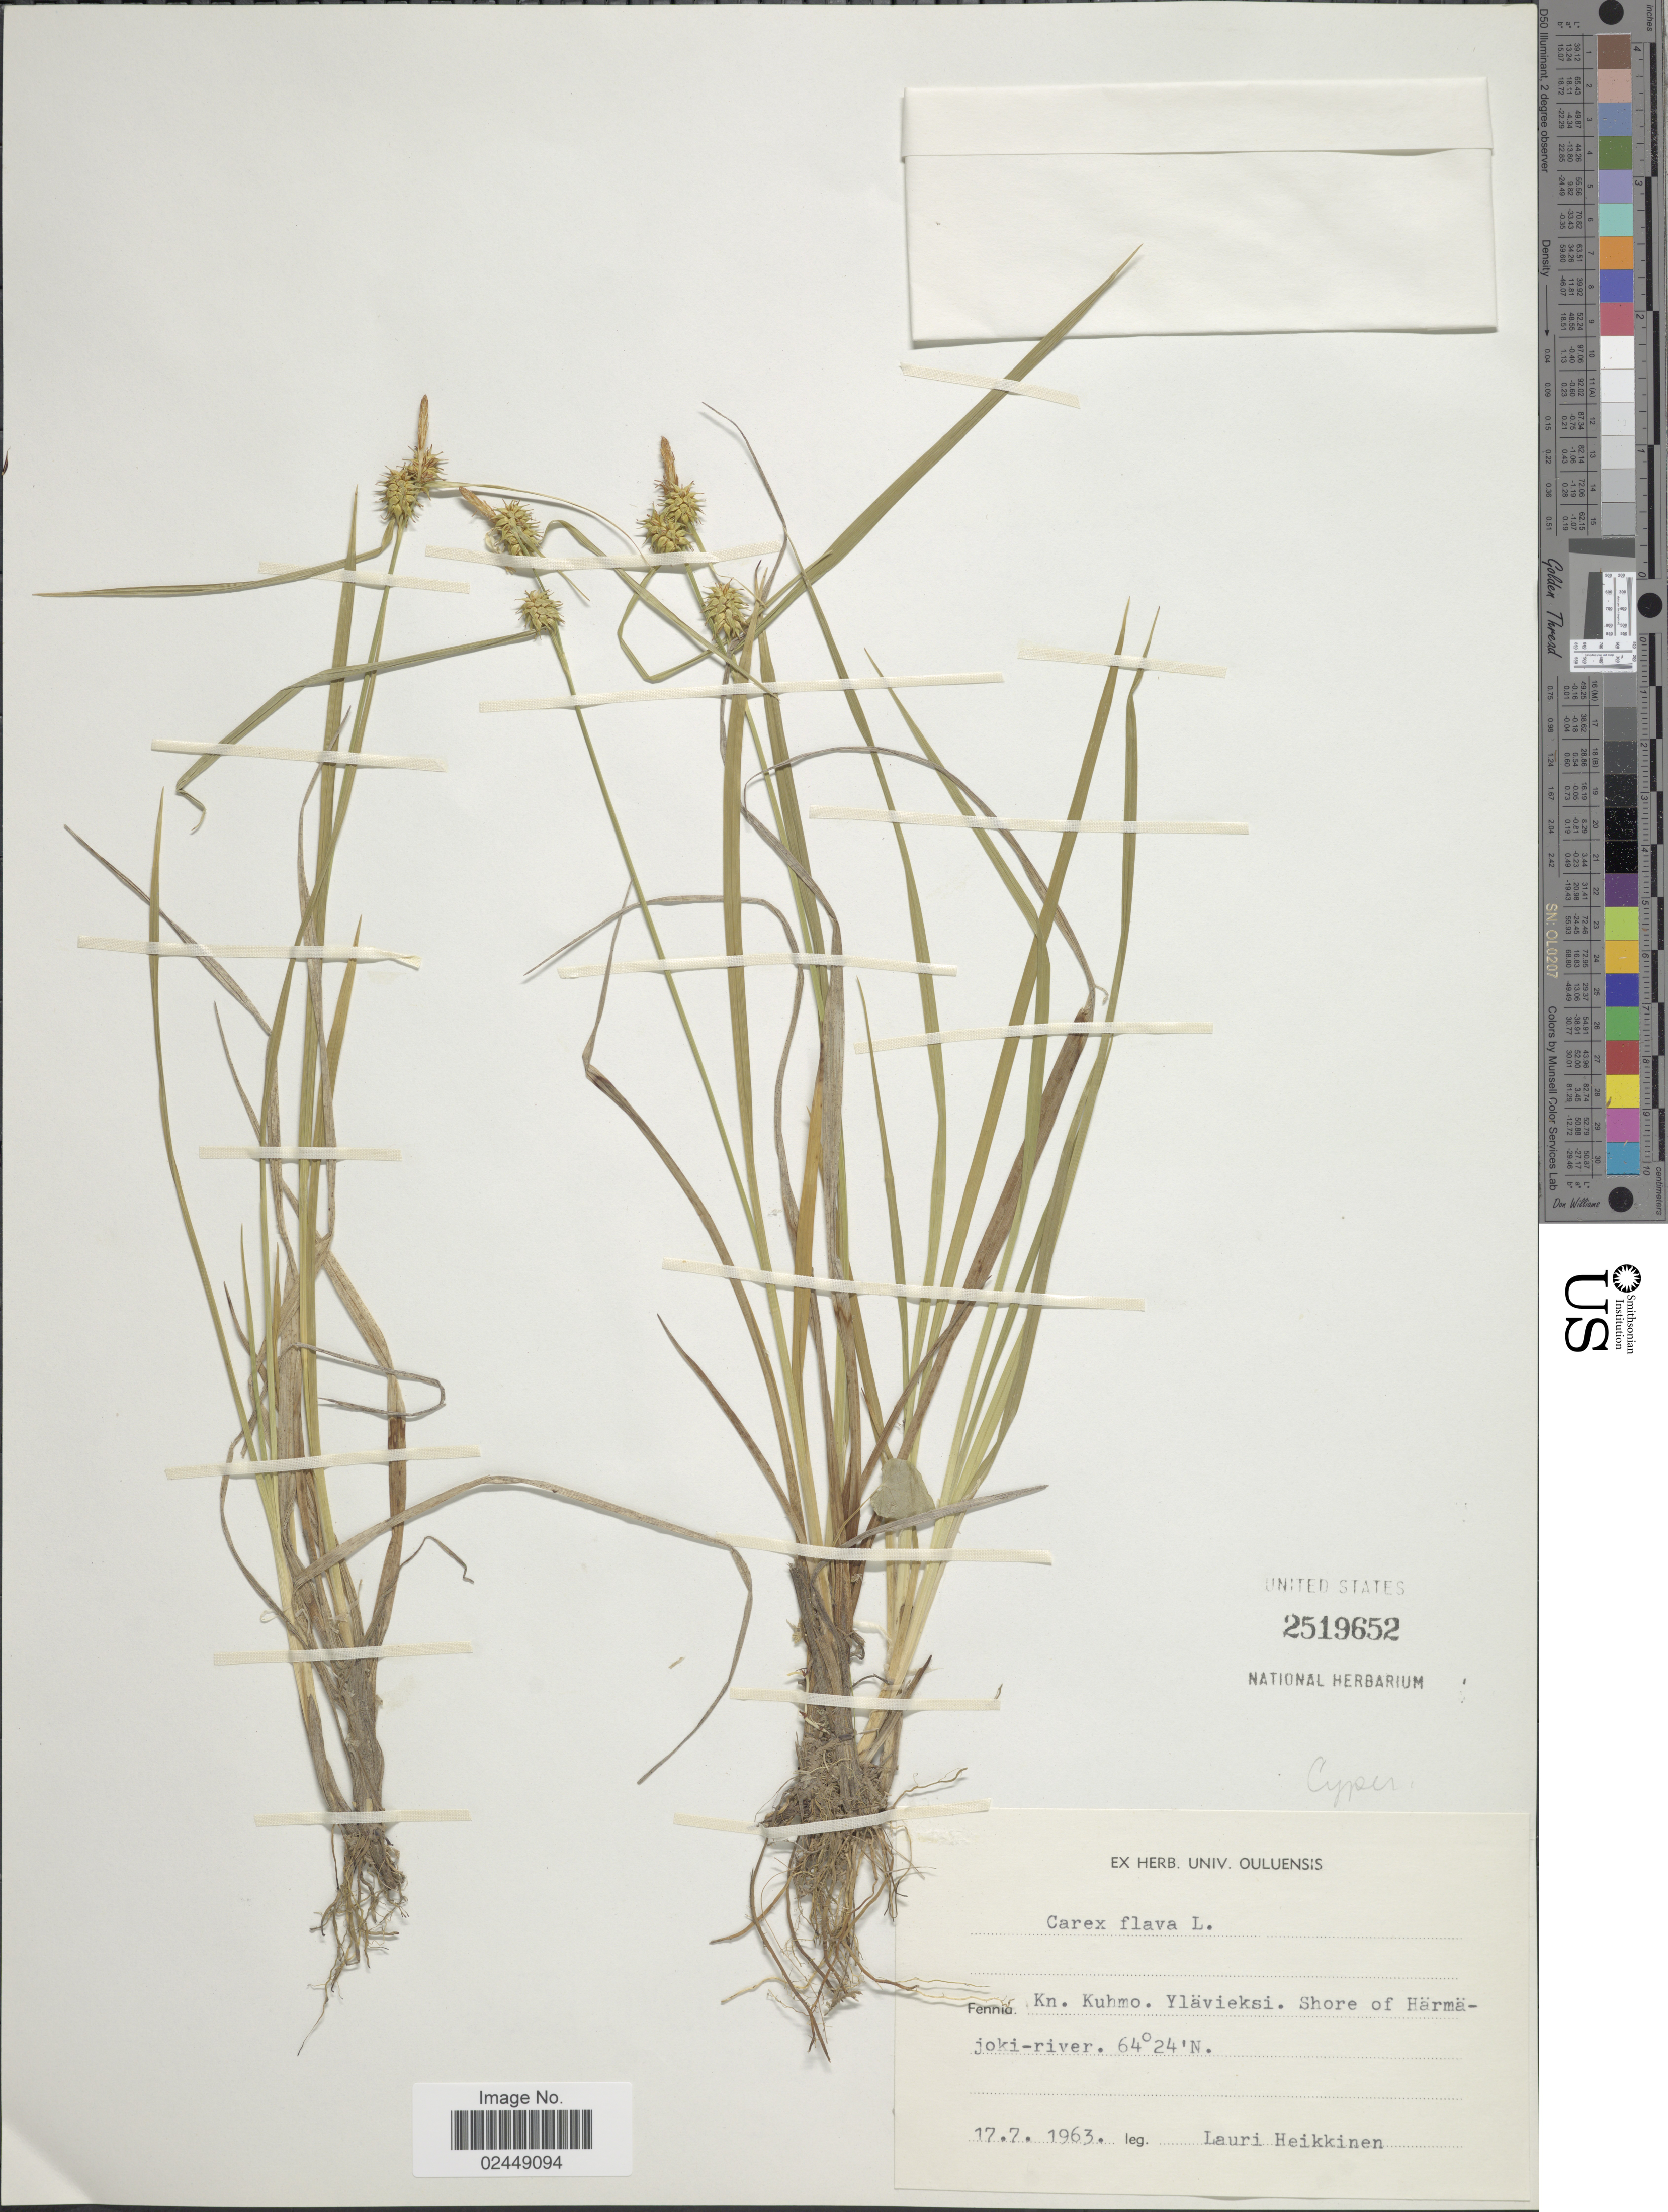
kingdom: Plantae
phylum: Tracheophyta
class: Liliopsida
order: Poales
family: Cyperaceae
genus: Carex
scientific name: Carex flava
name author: L.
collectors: L. Heikkinen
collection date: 1963-07-17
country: Finland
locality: Fennia. Kn. Kuhmo. Ylävieksi. Shore of Härmäjoki-rivier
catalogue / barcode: US 2519652